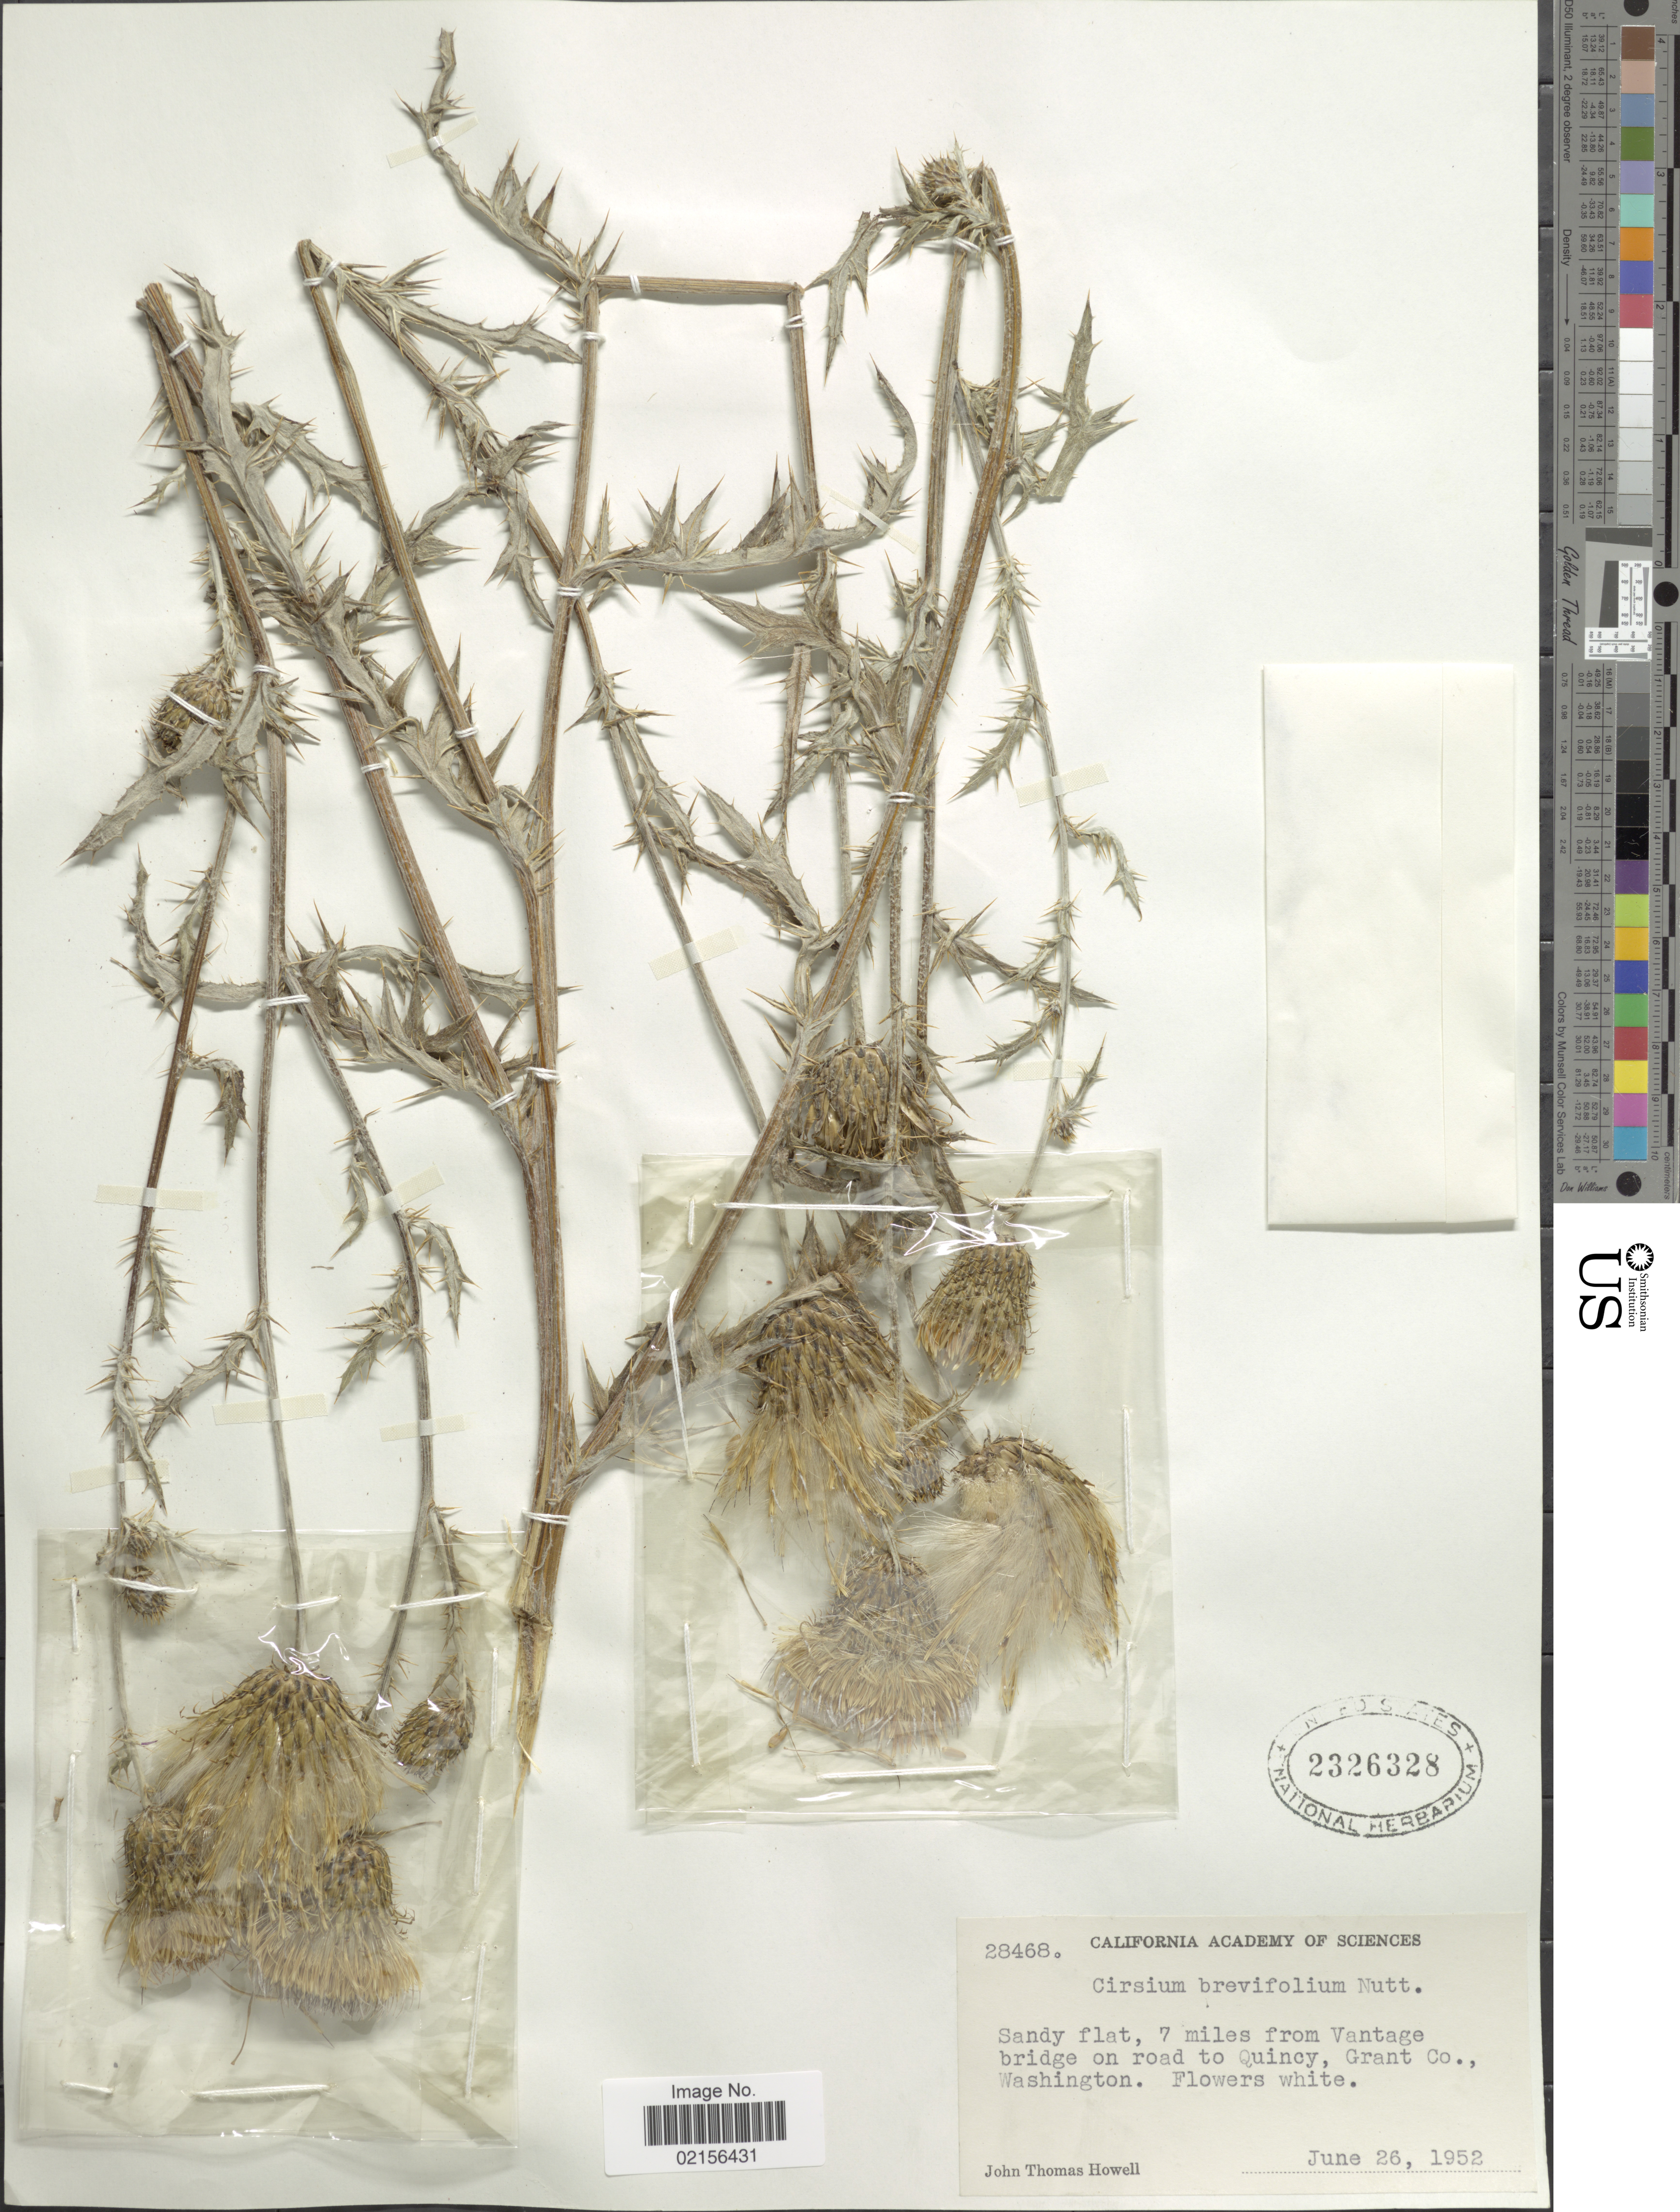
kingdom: Plantae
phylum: Tracheophyta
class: Magnoliopsida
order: Asterales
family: Asteraceae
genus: Cirsium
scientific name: Cirsium brevifolium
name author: Nutt.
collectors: J. T. Howell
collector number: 28468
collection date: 1952-06-26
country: United States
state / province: Washington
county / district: Grant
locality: Sandy flat, 7 miles from Vantage bridge on road to Quincy, Grant Co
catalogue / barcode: US 2326328